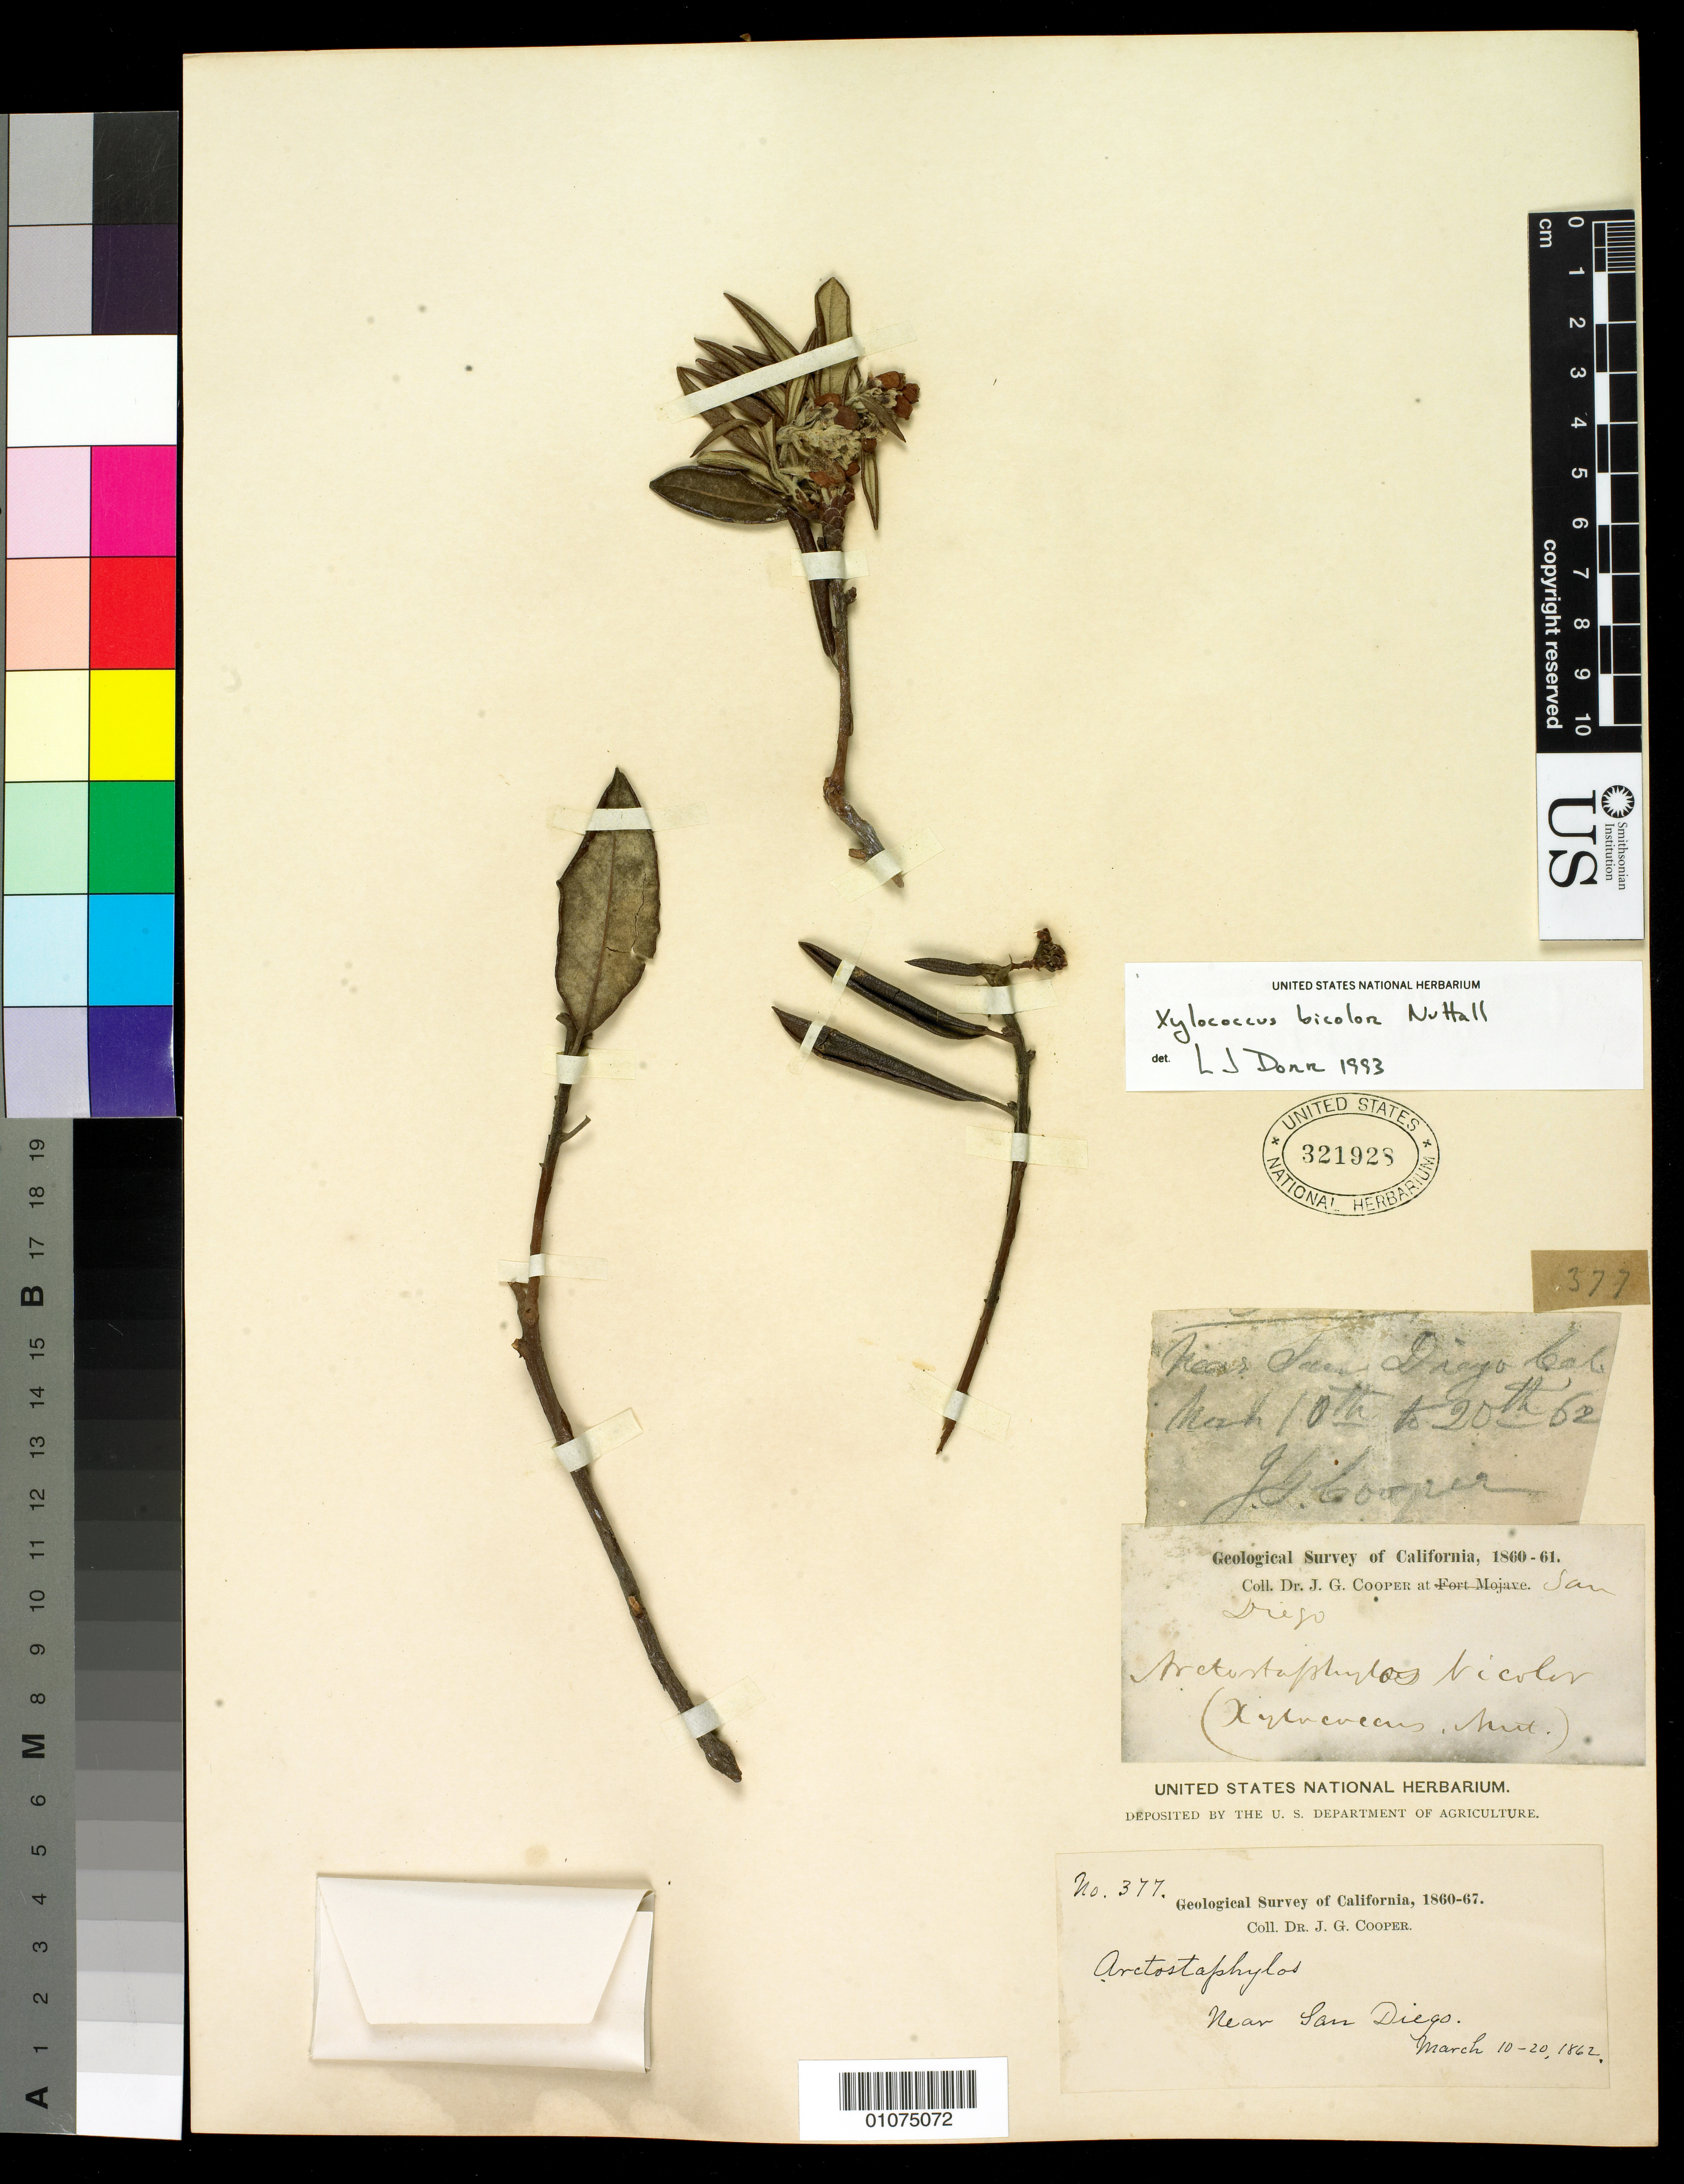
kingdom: Plantae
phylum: Tracheophyta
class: Magnoliopsida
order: Ericales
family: Ericaceae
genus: Xylococcus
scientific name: Xylococcus bicolor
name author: Nutt.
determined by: Dorr, L. J., (BOT), Smithsonian Institution - National Museum of Natural History (UNITED STATES)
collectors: J. G. Cooper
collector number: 377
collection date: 1862-03-10/1862-03-20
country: United States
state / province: California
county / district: San Diego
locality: Near San Diego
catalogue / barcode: US 321928